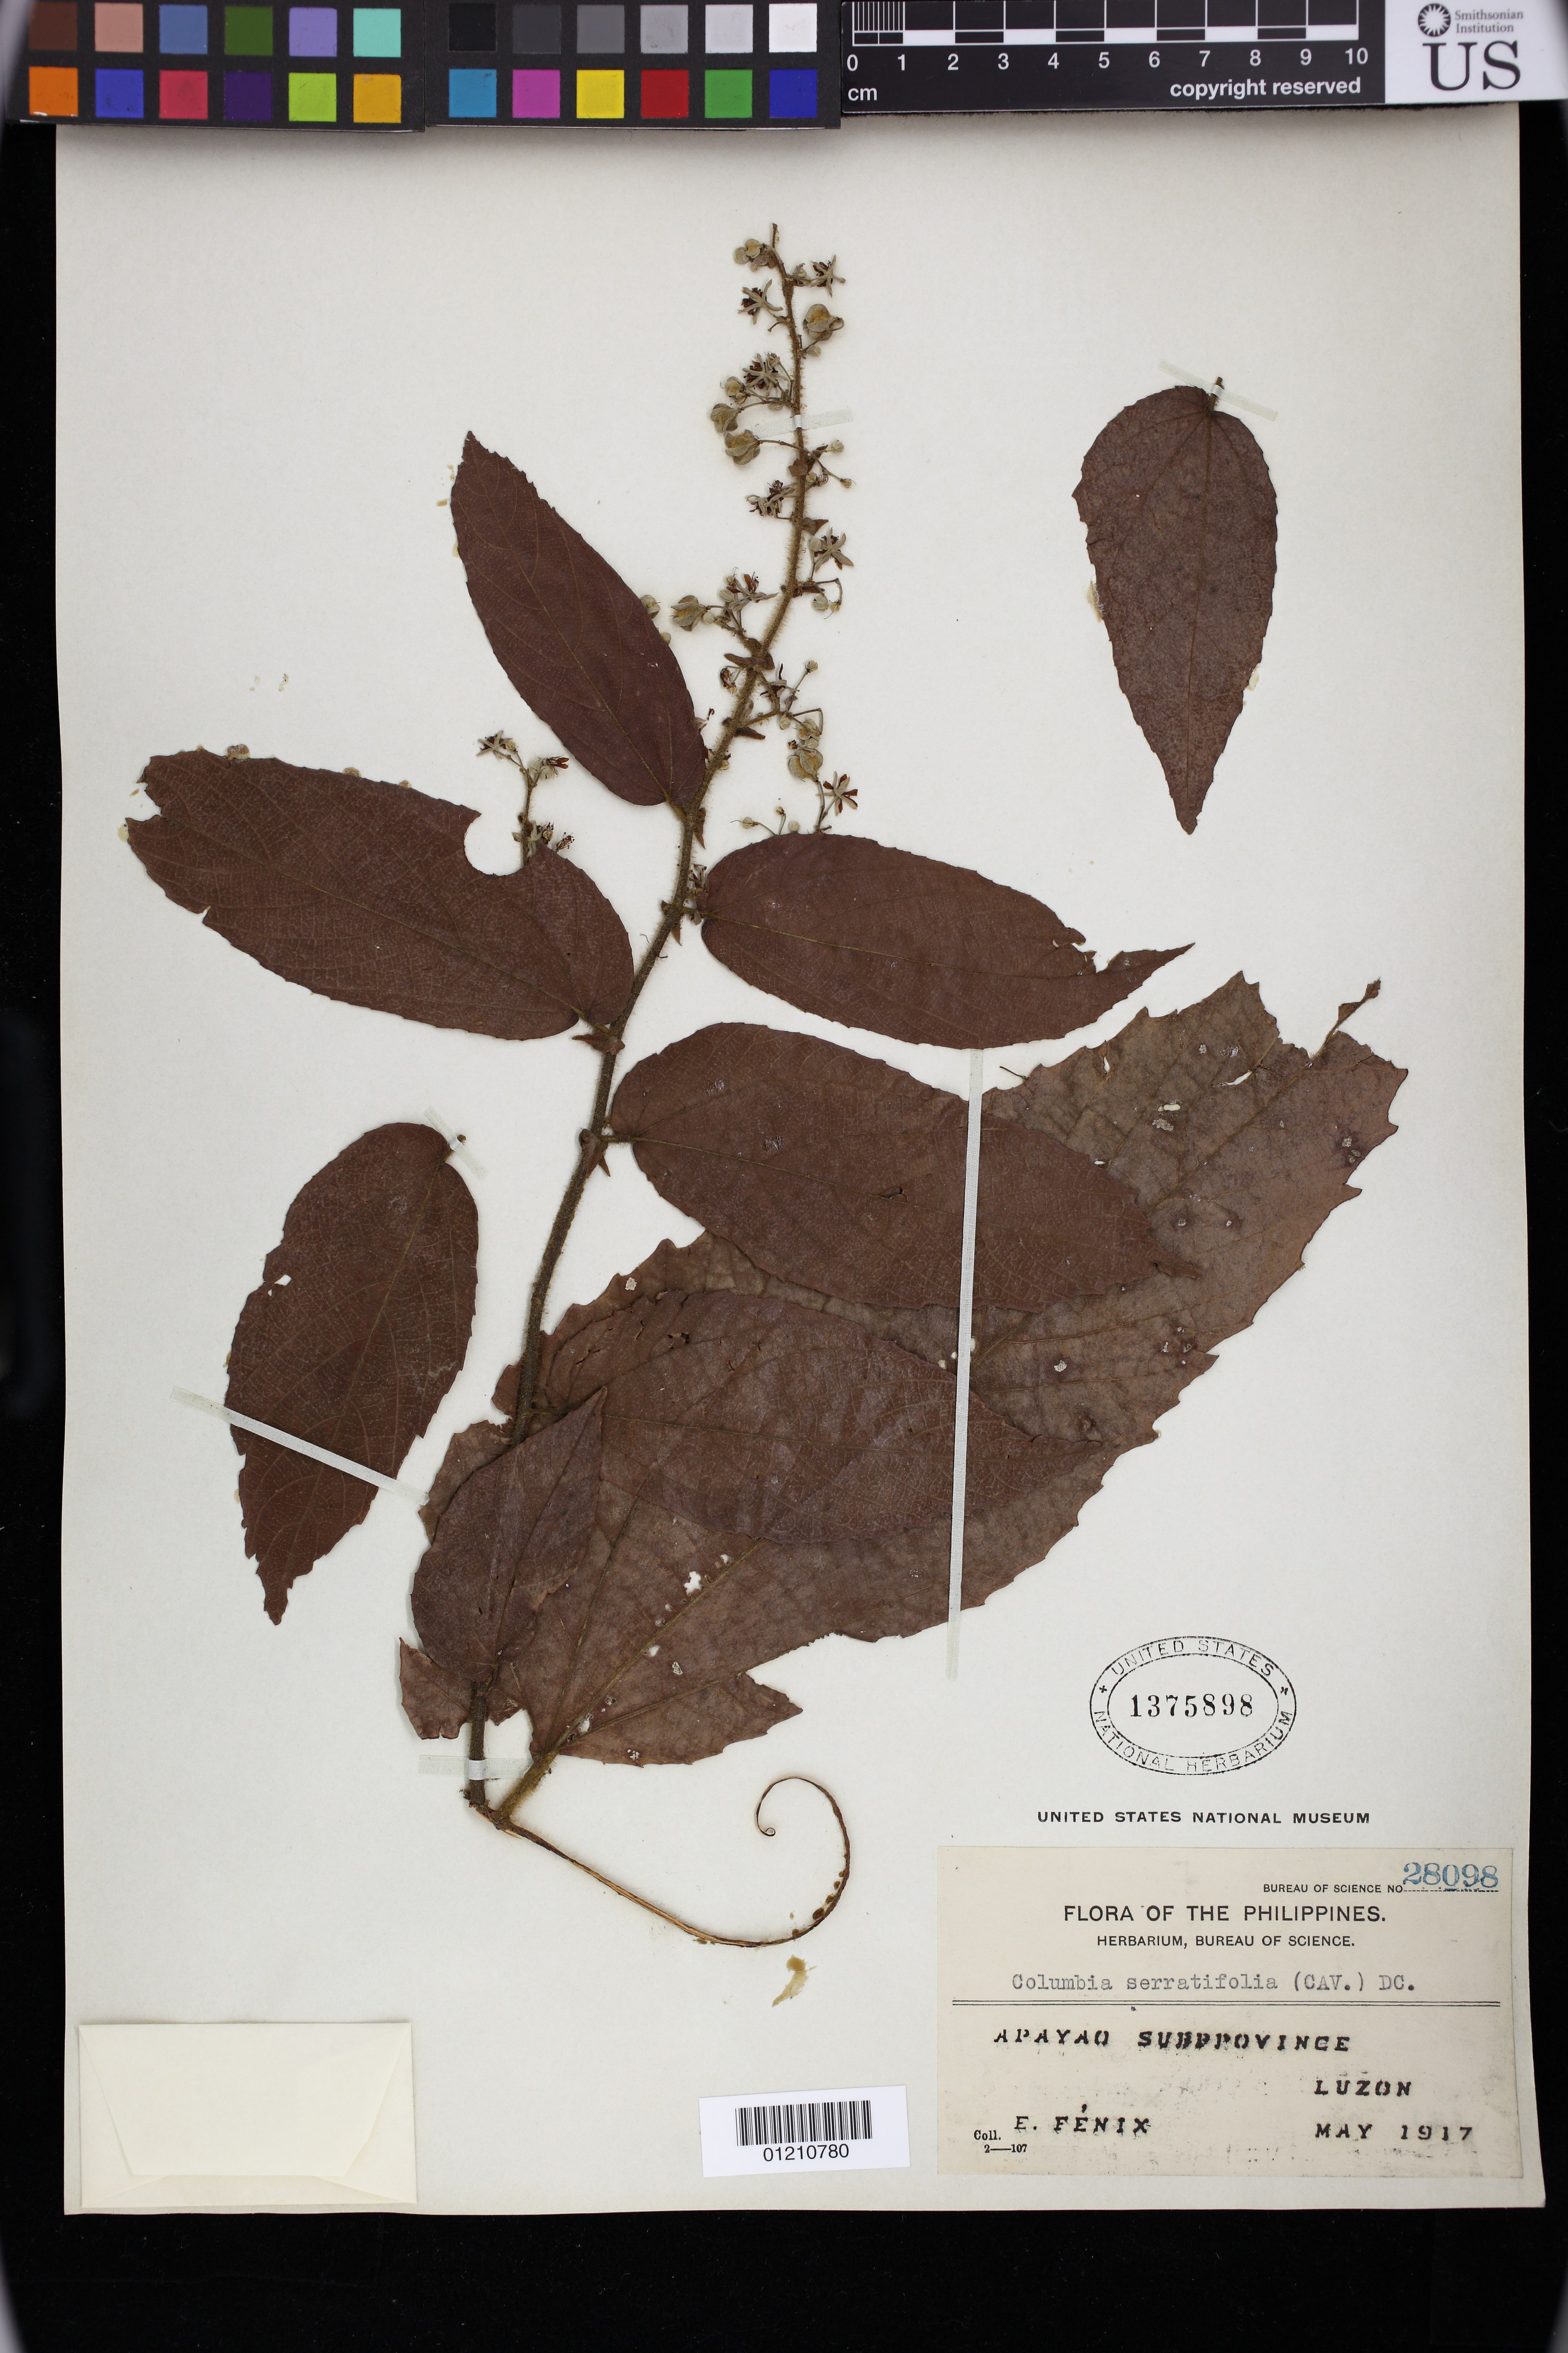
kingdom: Plantae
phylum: Tracheophyta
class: Magnoliopsida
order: Malvales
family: Malvaceae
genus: Colona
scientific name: Colona serratifolia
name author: Cav.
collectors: E. Fenix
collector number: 28098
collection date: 1917-05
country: Philippines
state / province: Cordillera (Administrative Region)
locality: Apayao Subprovince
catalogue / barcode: US 1375898